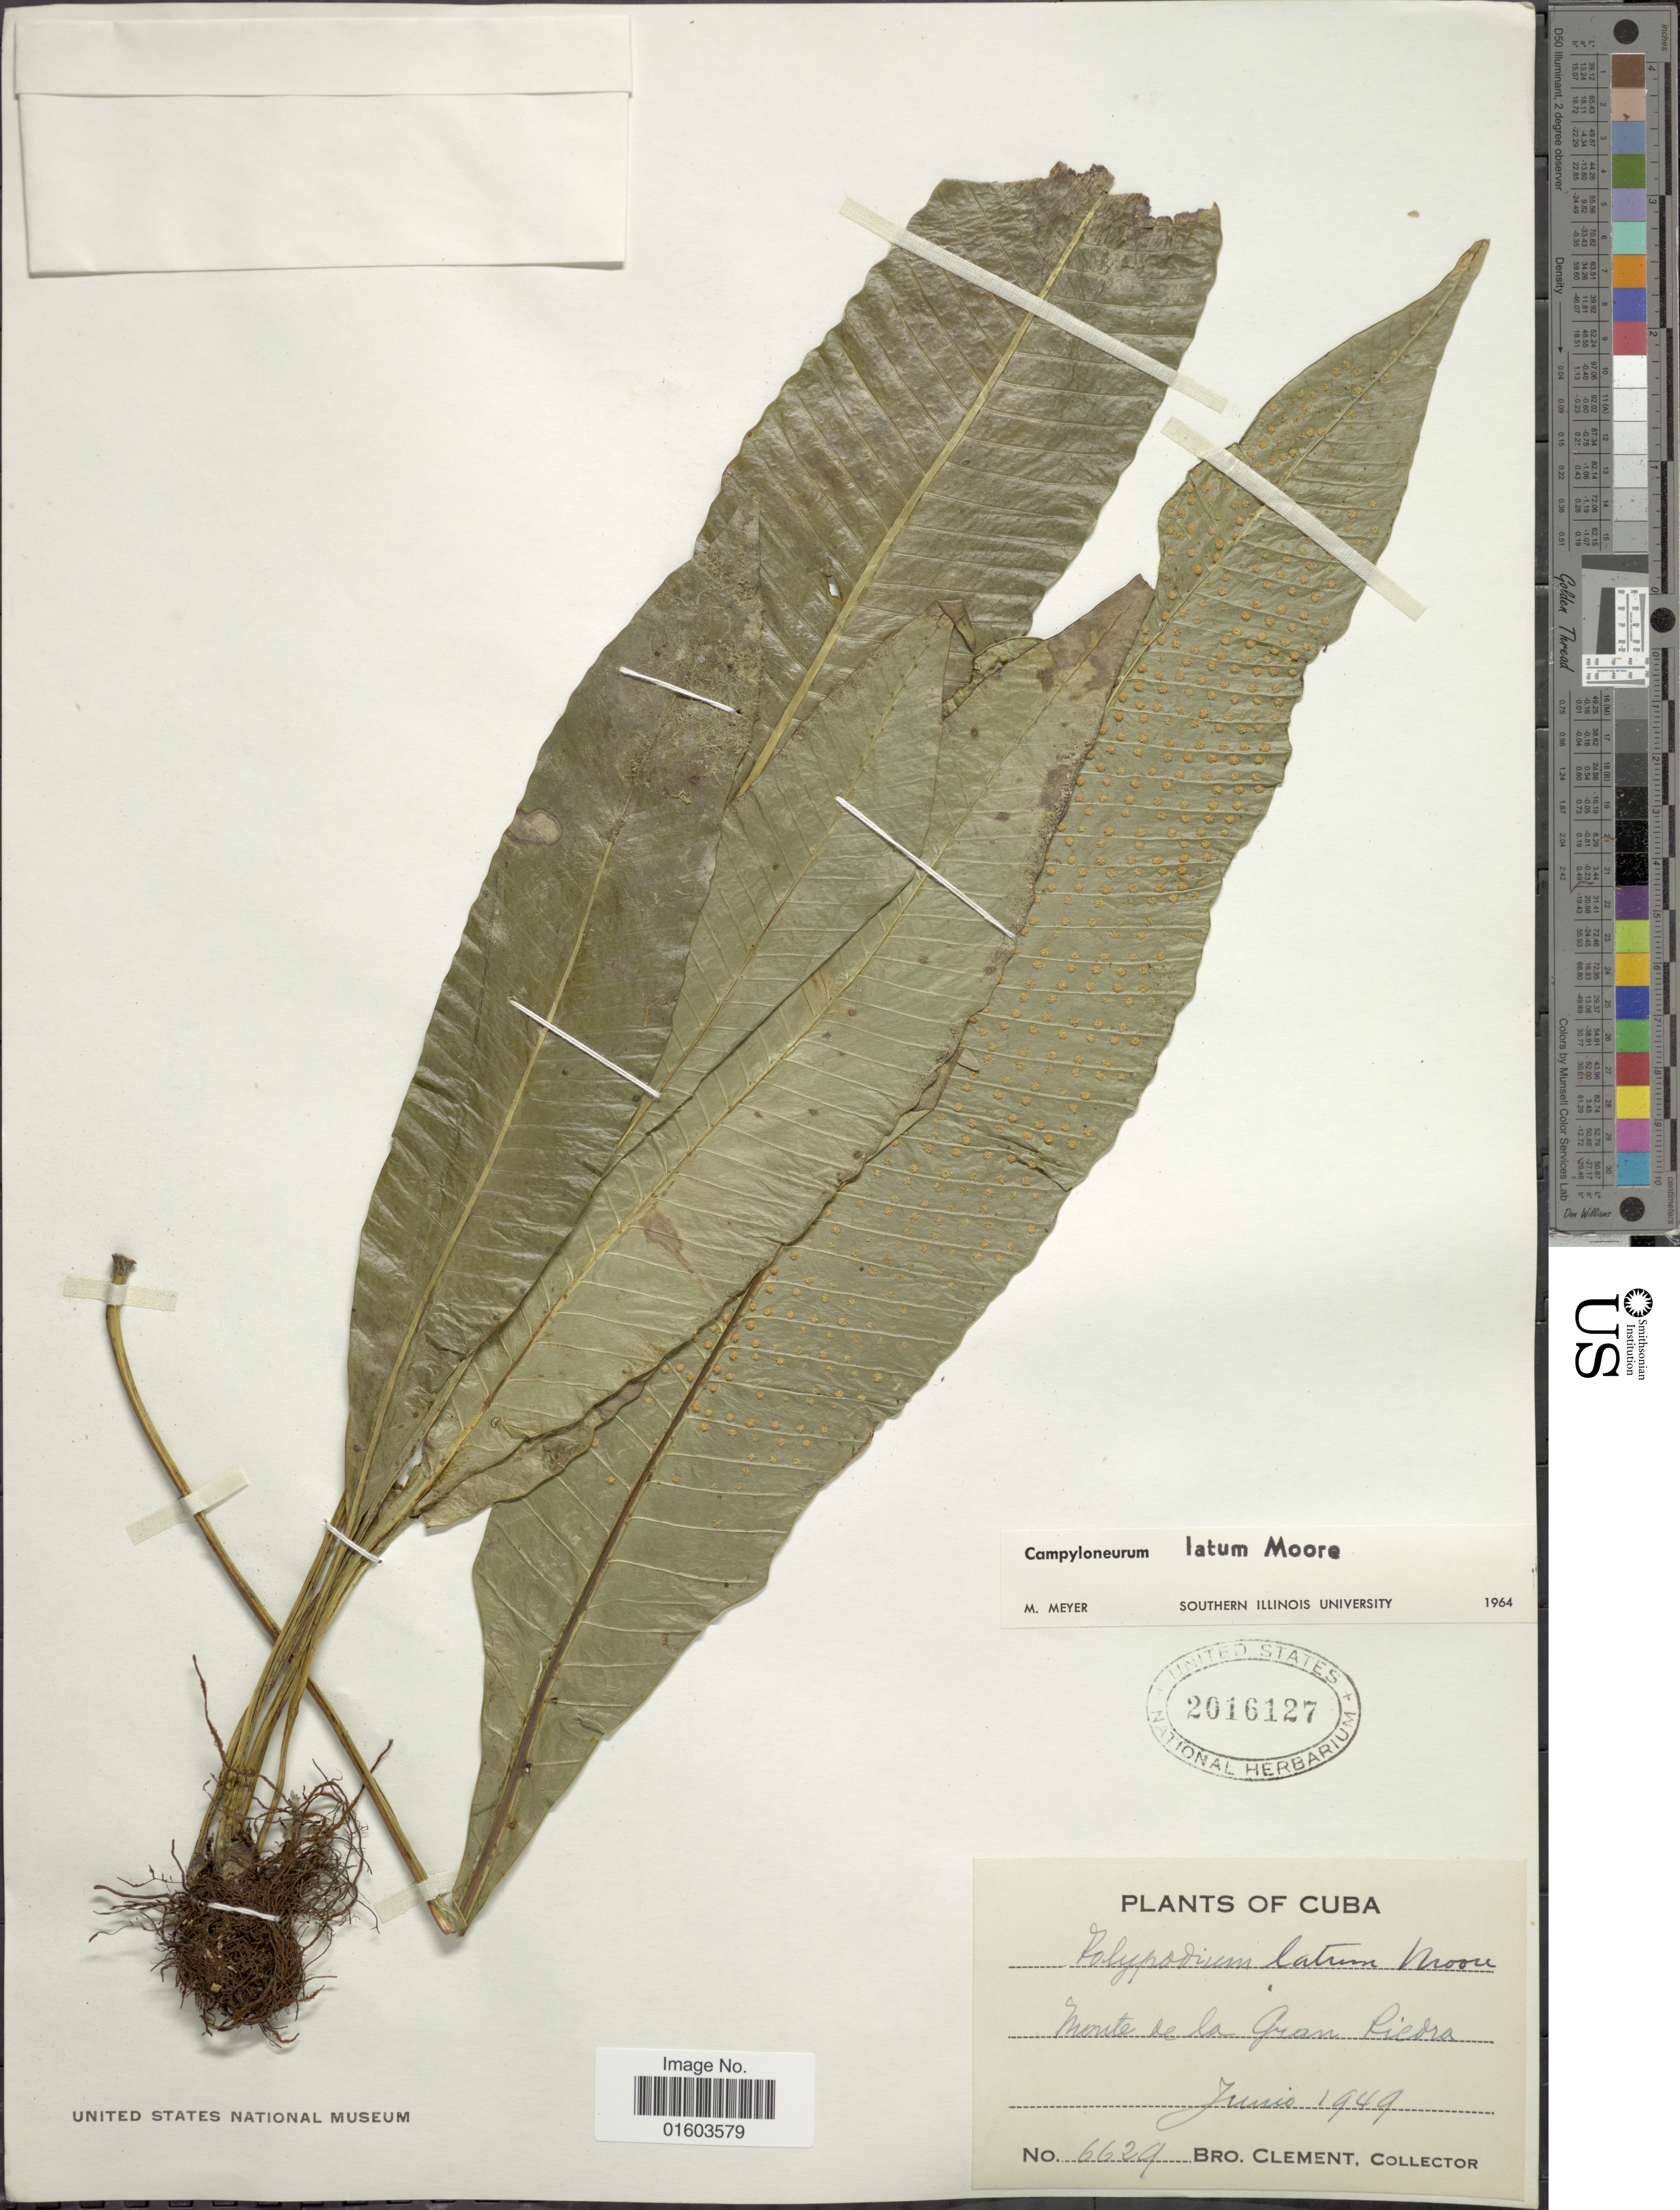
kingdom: Plantae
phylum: Tracheophyta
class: Polypodiopsida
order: Polypodiales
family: Polypodiaceae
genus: Campyloneurum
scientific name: Campyloneurum latum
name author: T. Moore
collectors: B. Clement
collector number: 6629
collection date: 1949-06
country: Cuba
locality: Monte de la Gran Piedra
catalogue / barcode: US 2016127